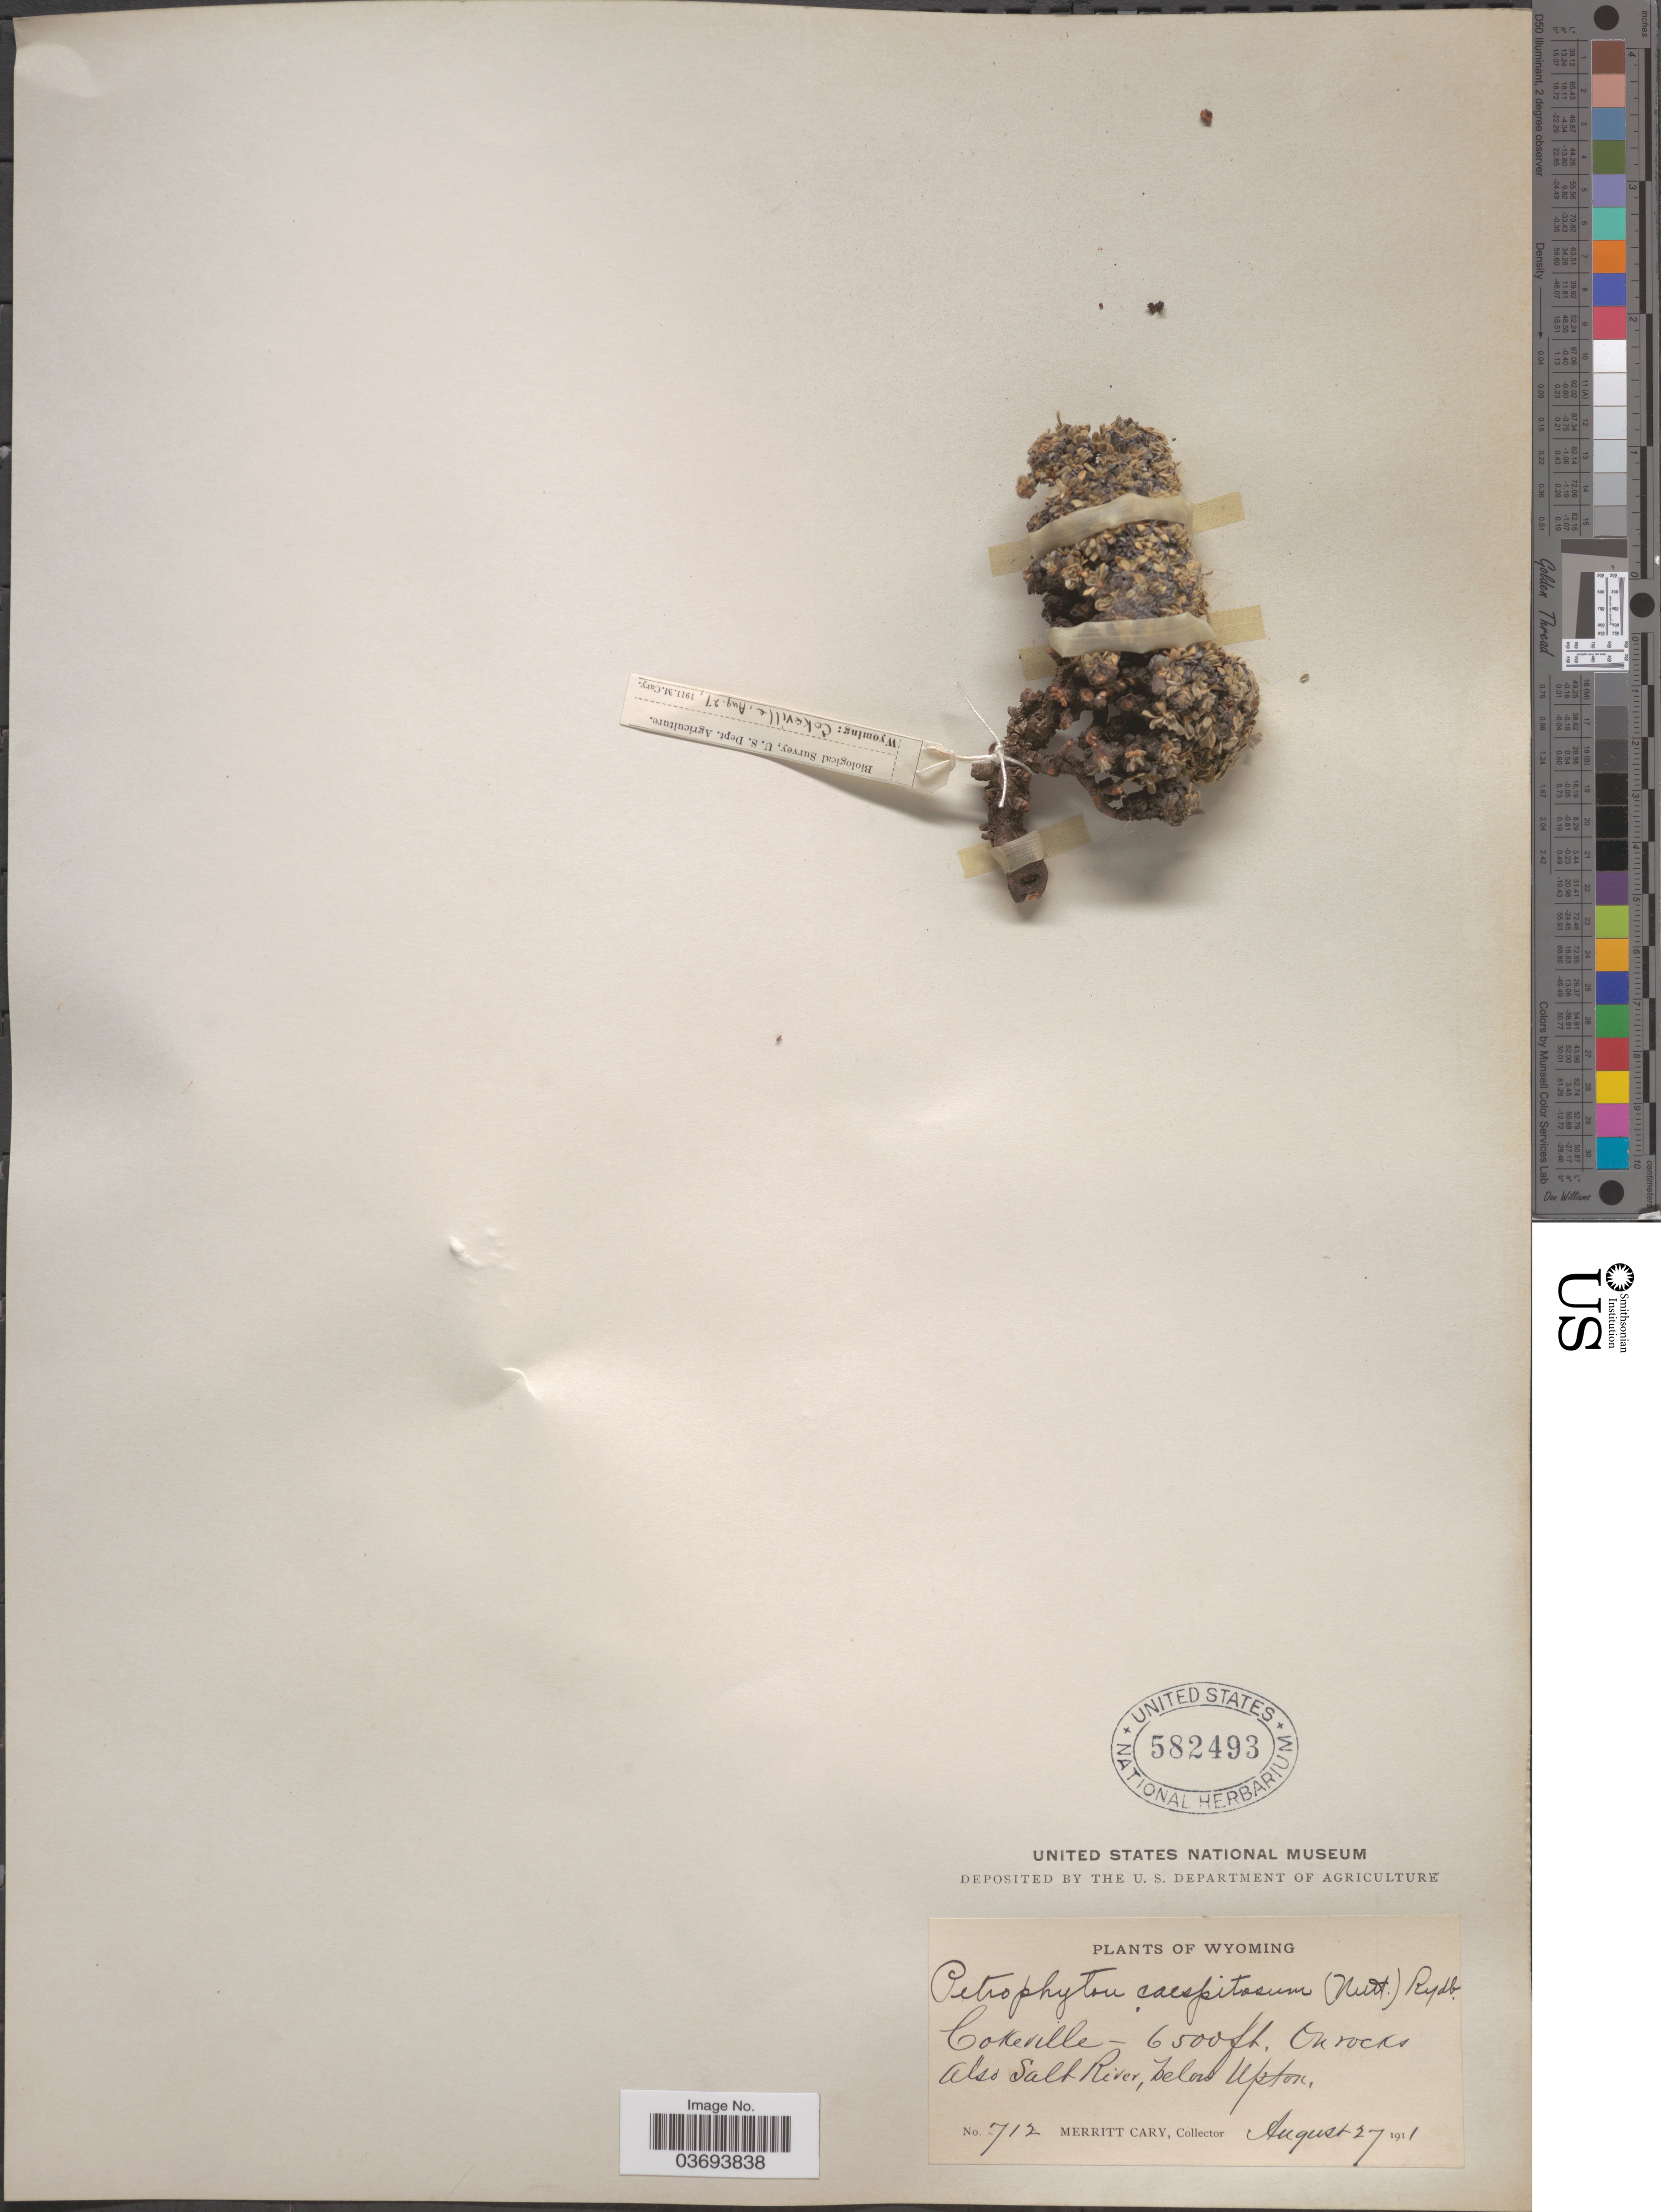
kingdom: Plantae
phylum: Tracheophyta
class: Magnoliopsida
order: Rosales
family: Rosaceae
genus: Petrophytum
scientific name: Petrophytum caespitosum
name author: (Nutt.) Rydb.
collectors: M. Cary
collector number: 712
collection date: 1911-08-27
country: United States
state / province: Wyoming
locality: Cokeville. On rocks. Also Salt River, below Upton.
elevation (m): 1981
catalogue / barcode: US 582493